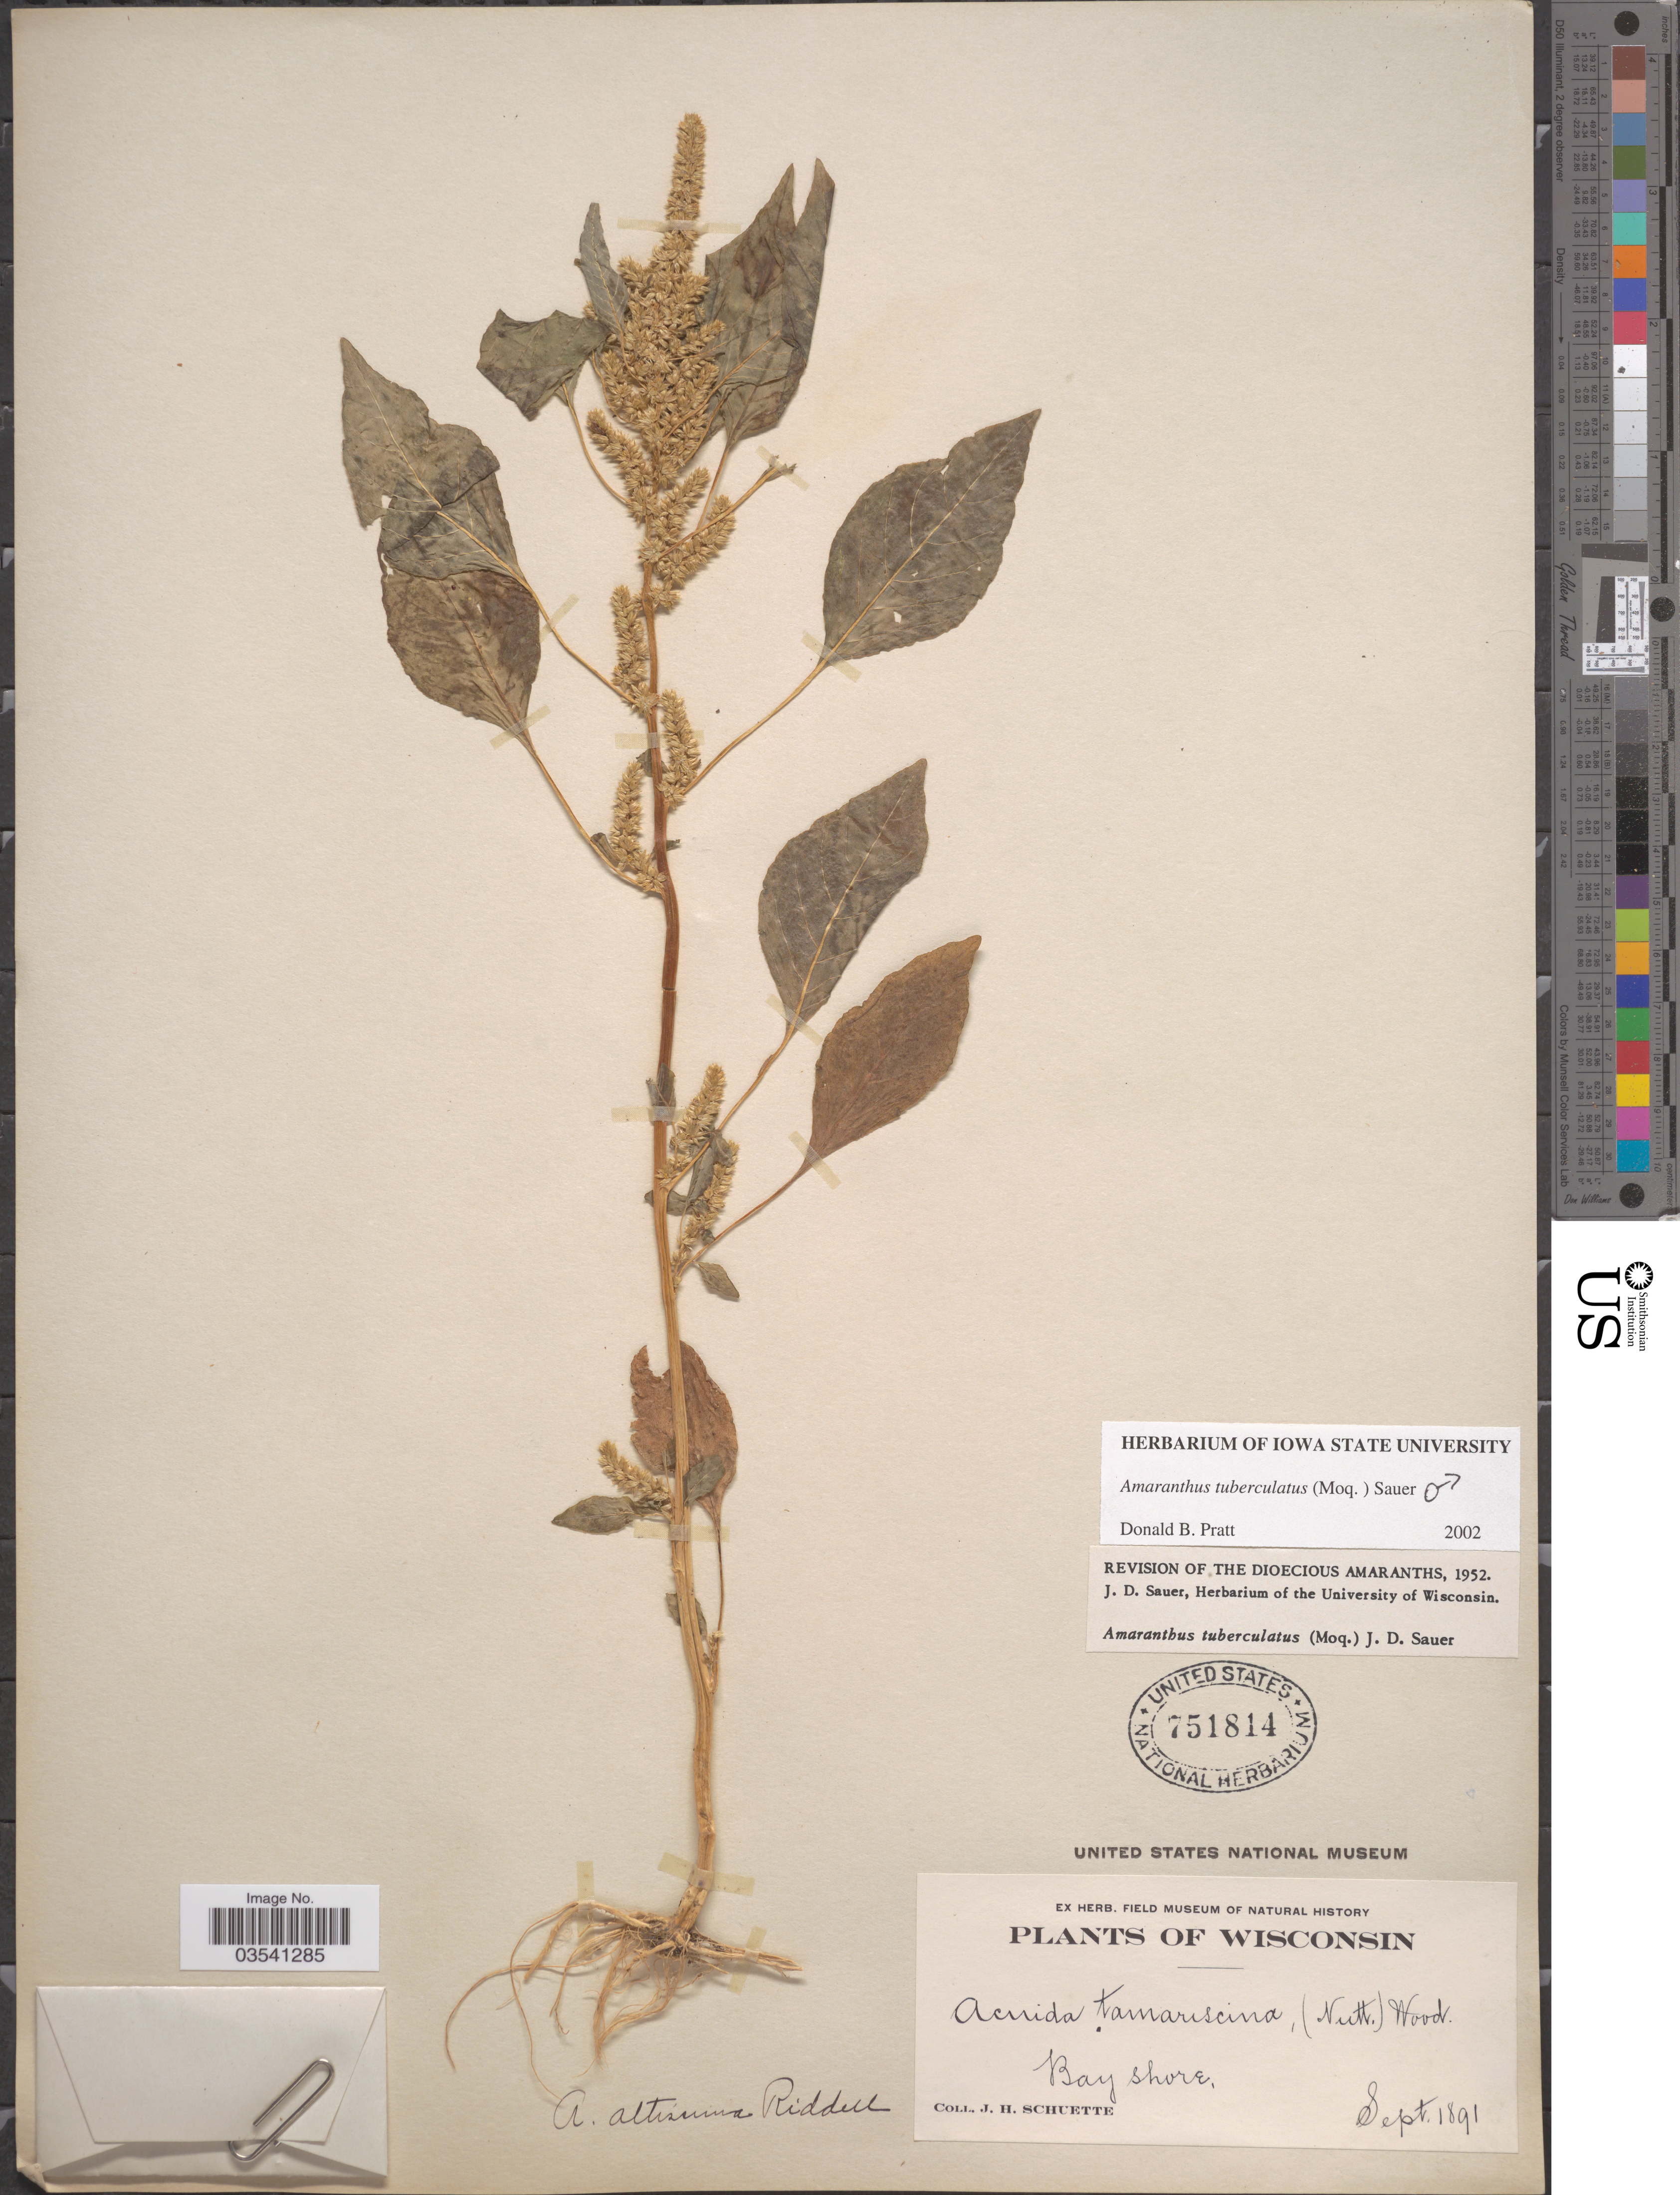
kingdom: Plantae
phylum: Tracheophyta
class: Magnoliopsida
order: Caryophyllales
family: Amaranthaceae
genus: Amaranthus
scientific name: Amaranthus tuberculatus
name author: (Moq.) J.D. Sauer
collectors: J. H. Schuette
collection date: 1891-09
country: United States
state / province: Wisconsin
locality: Bay shore.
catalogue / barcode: US 751814